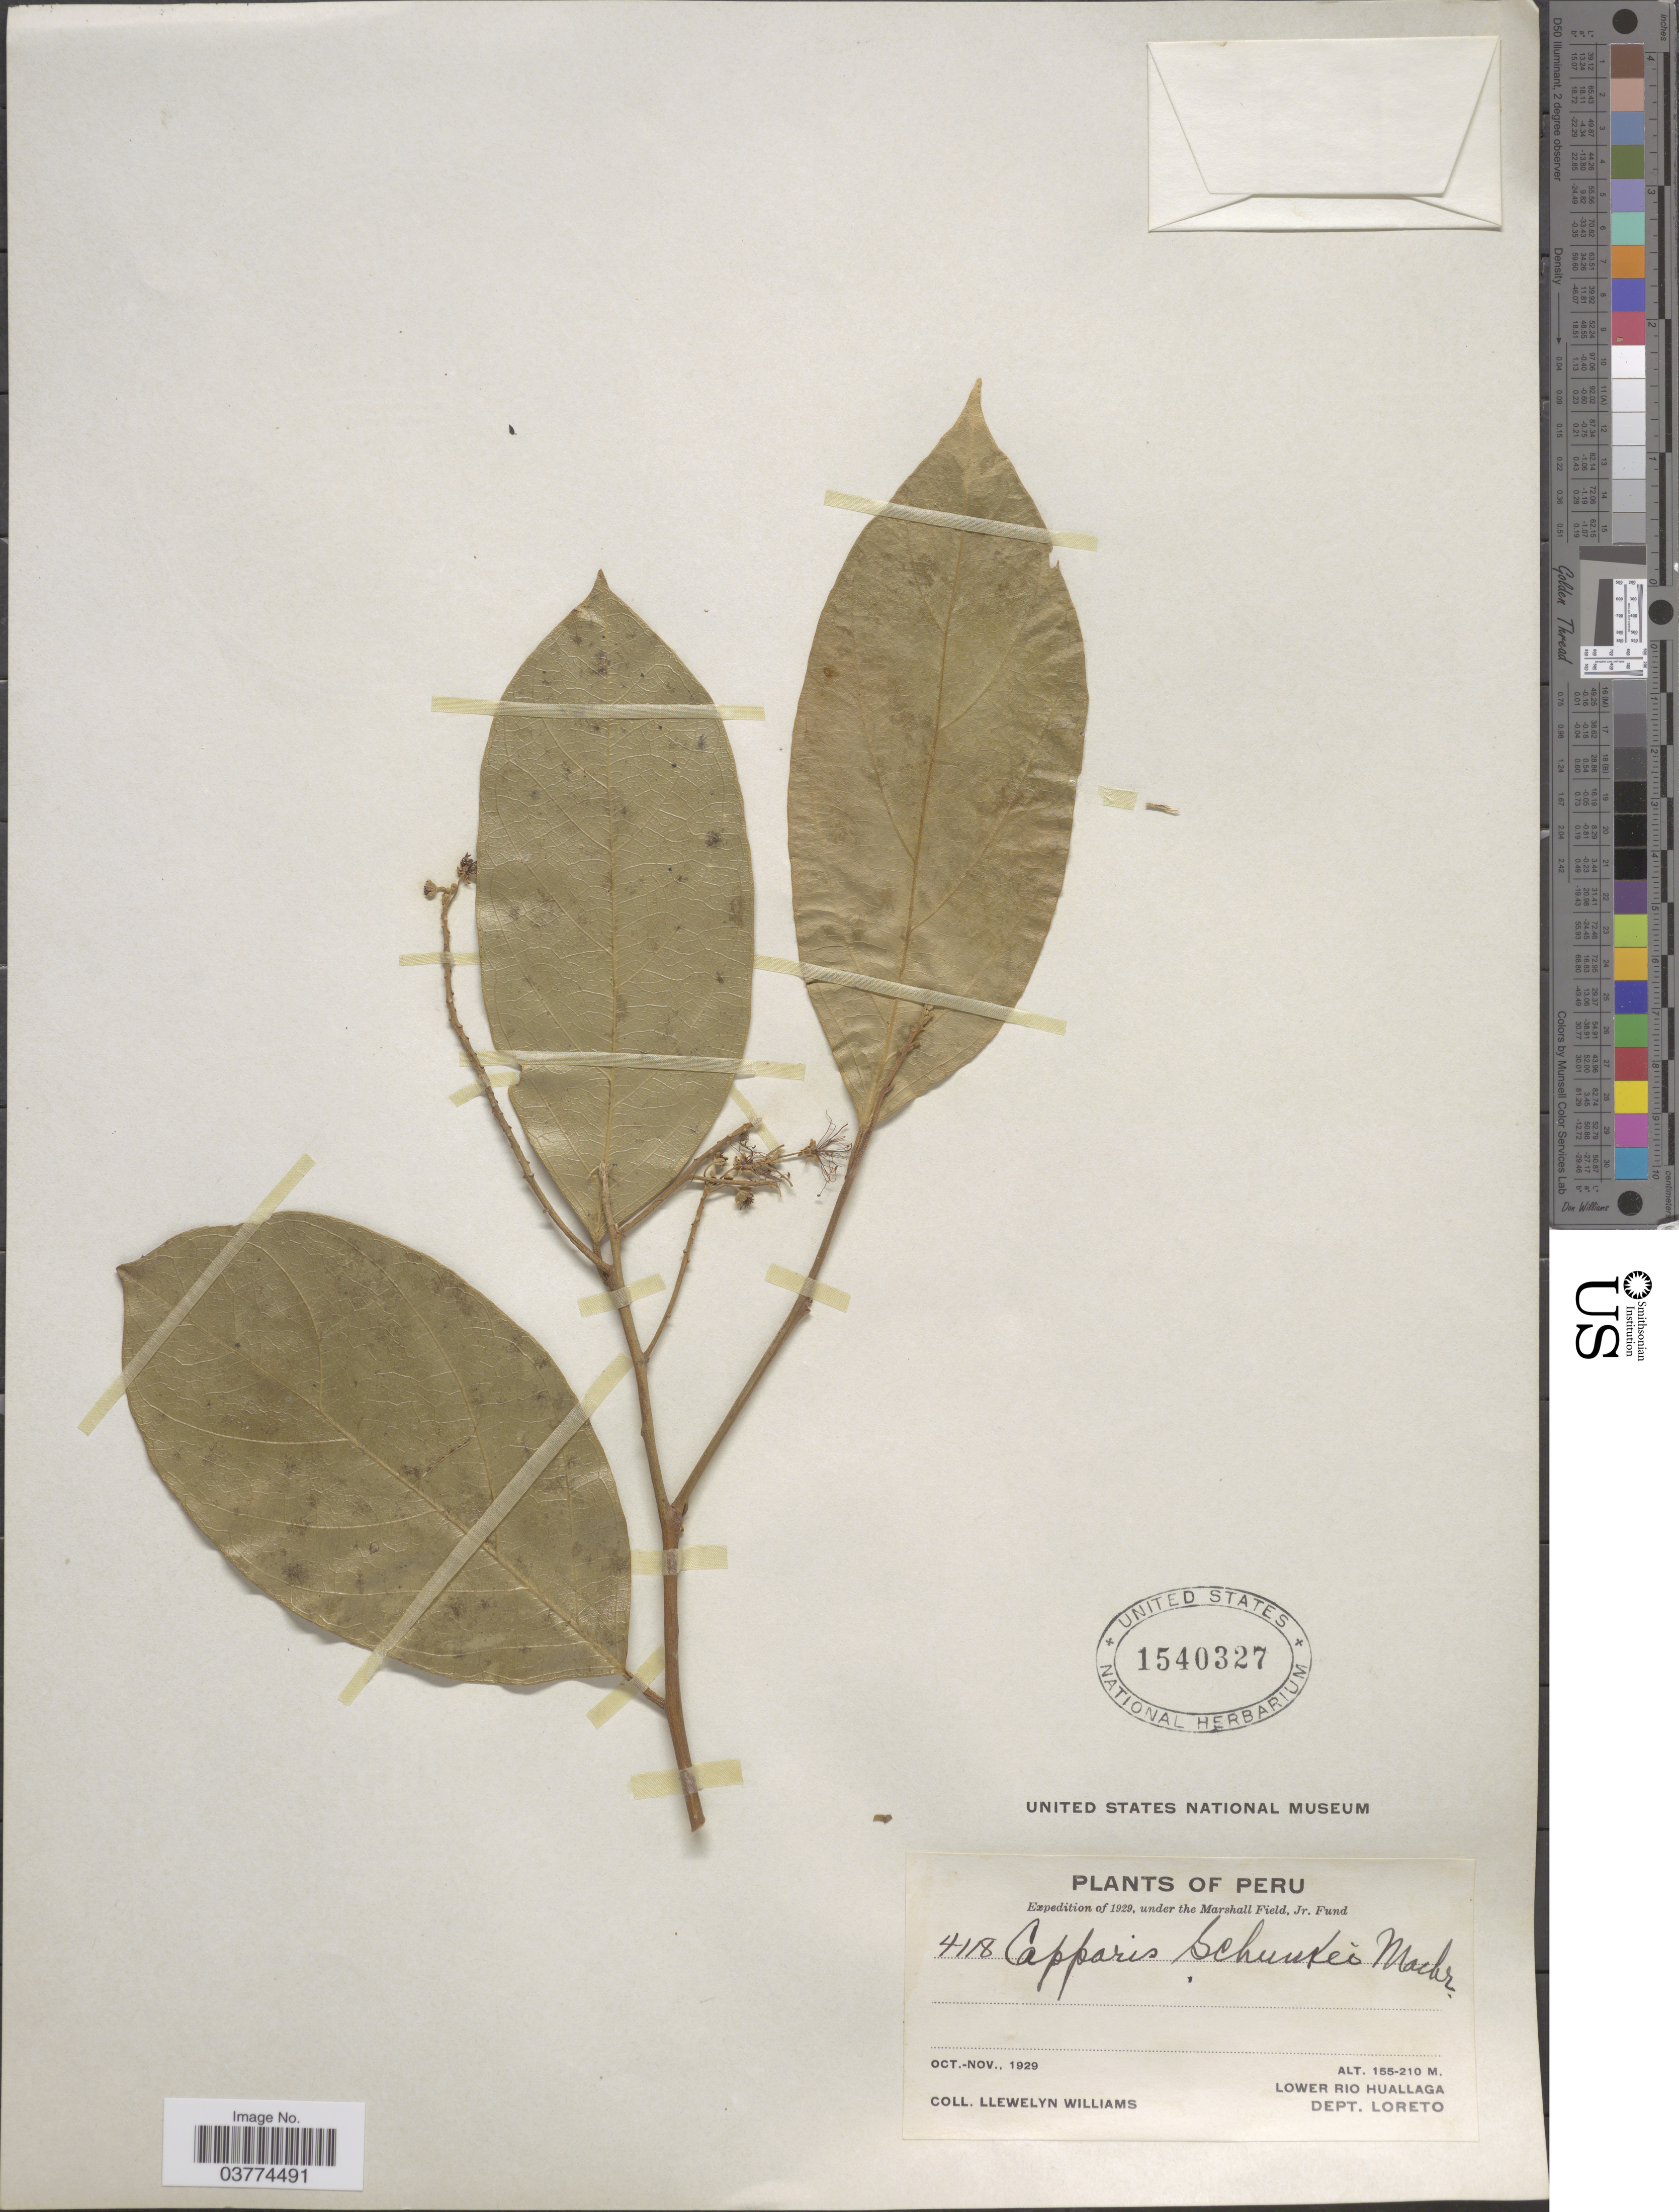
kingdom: Plantae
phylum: Tracheophyta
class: Magnoliopsida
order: Brassicales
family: Capparaceae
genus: Preslianthus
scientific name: Preslianthus pittieri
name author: (Standl.) Cornejo & Iltis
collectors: Ll. Williams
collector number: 4118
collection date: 1929-10/1929-11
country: Peru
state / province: Loreto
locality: Lower Rio Huallaga. Dept. Loreto.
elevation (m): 155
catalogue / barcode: US 1540327